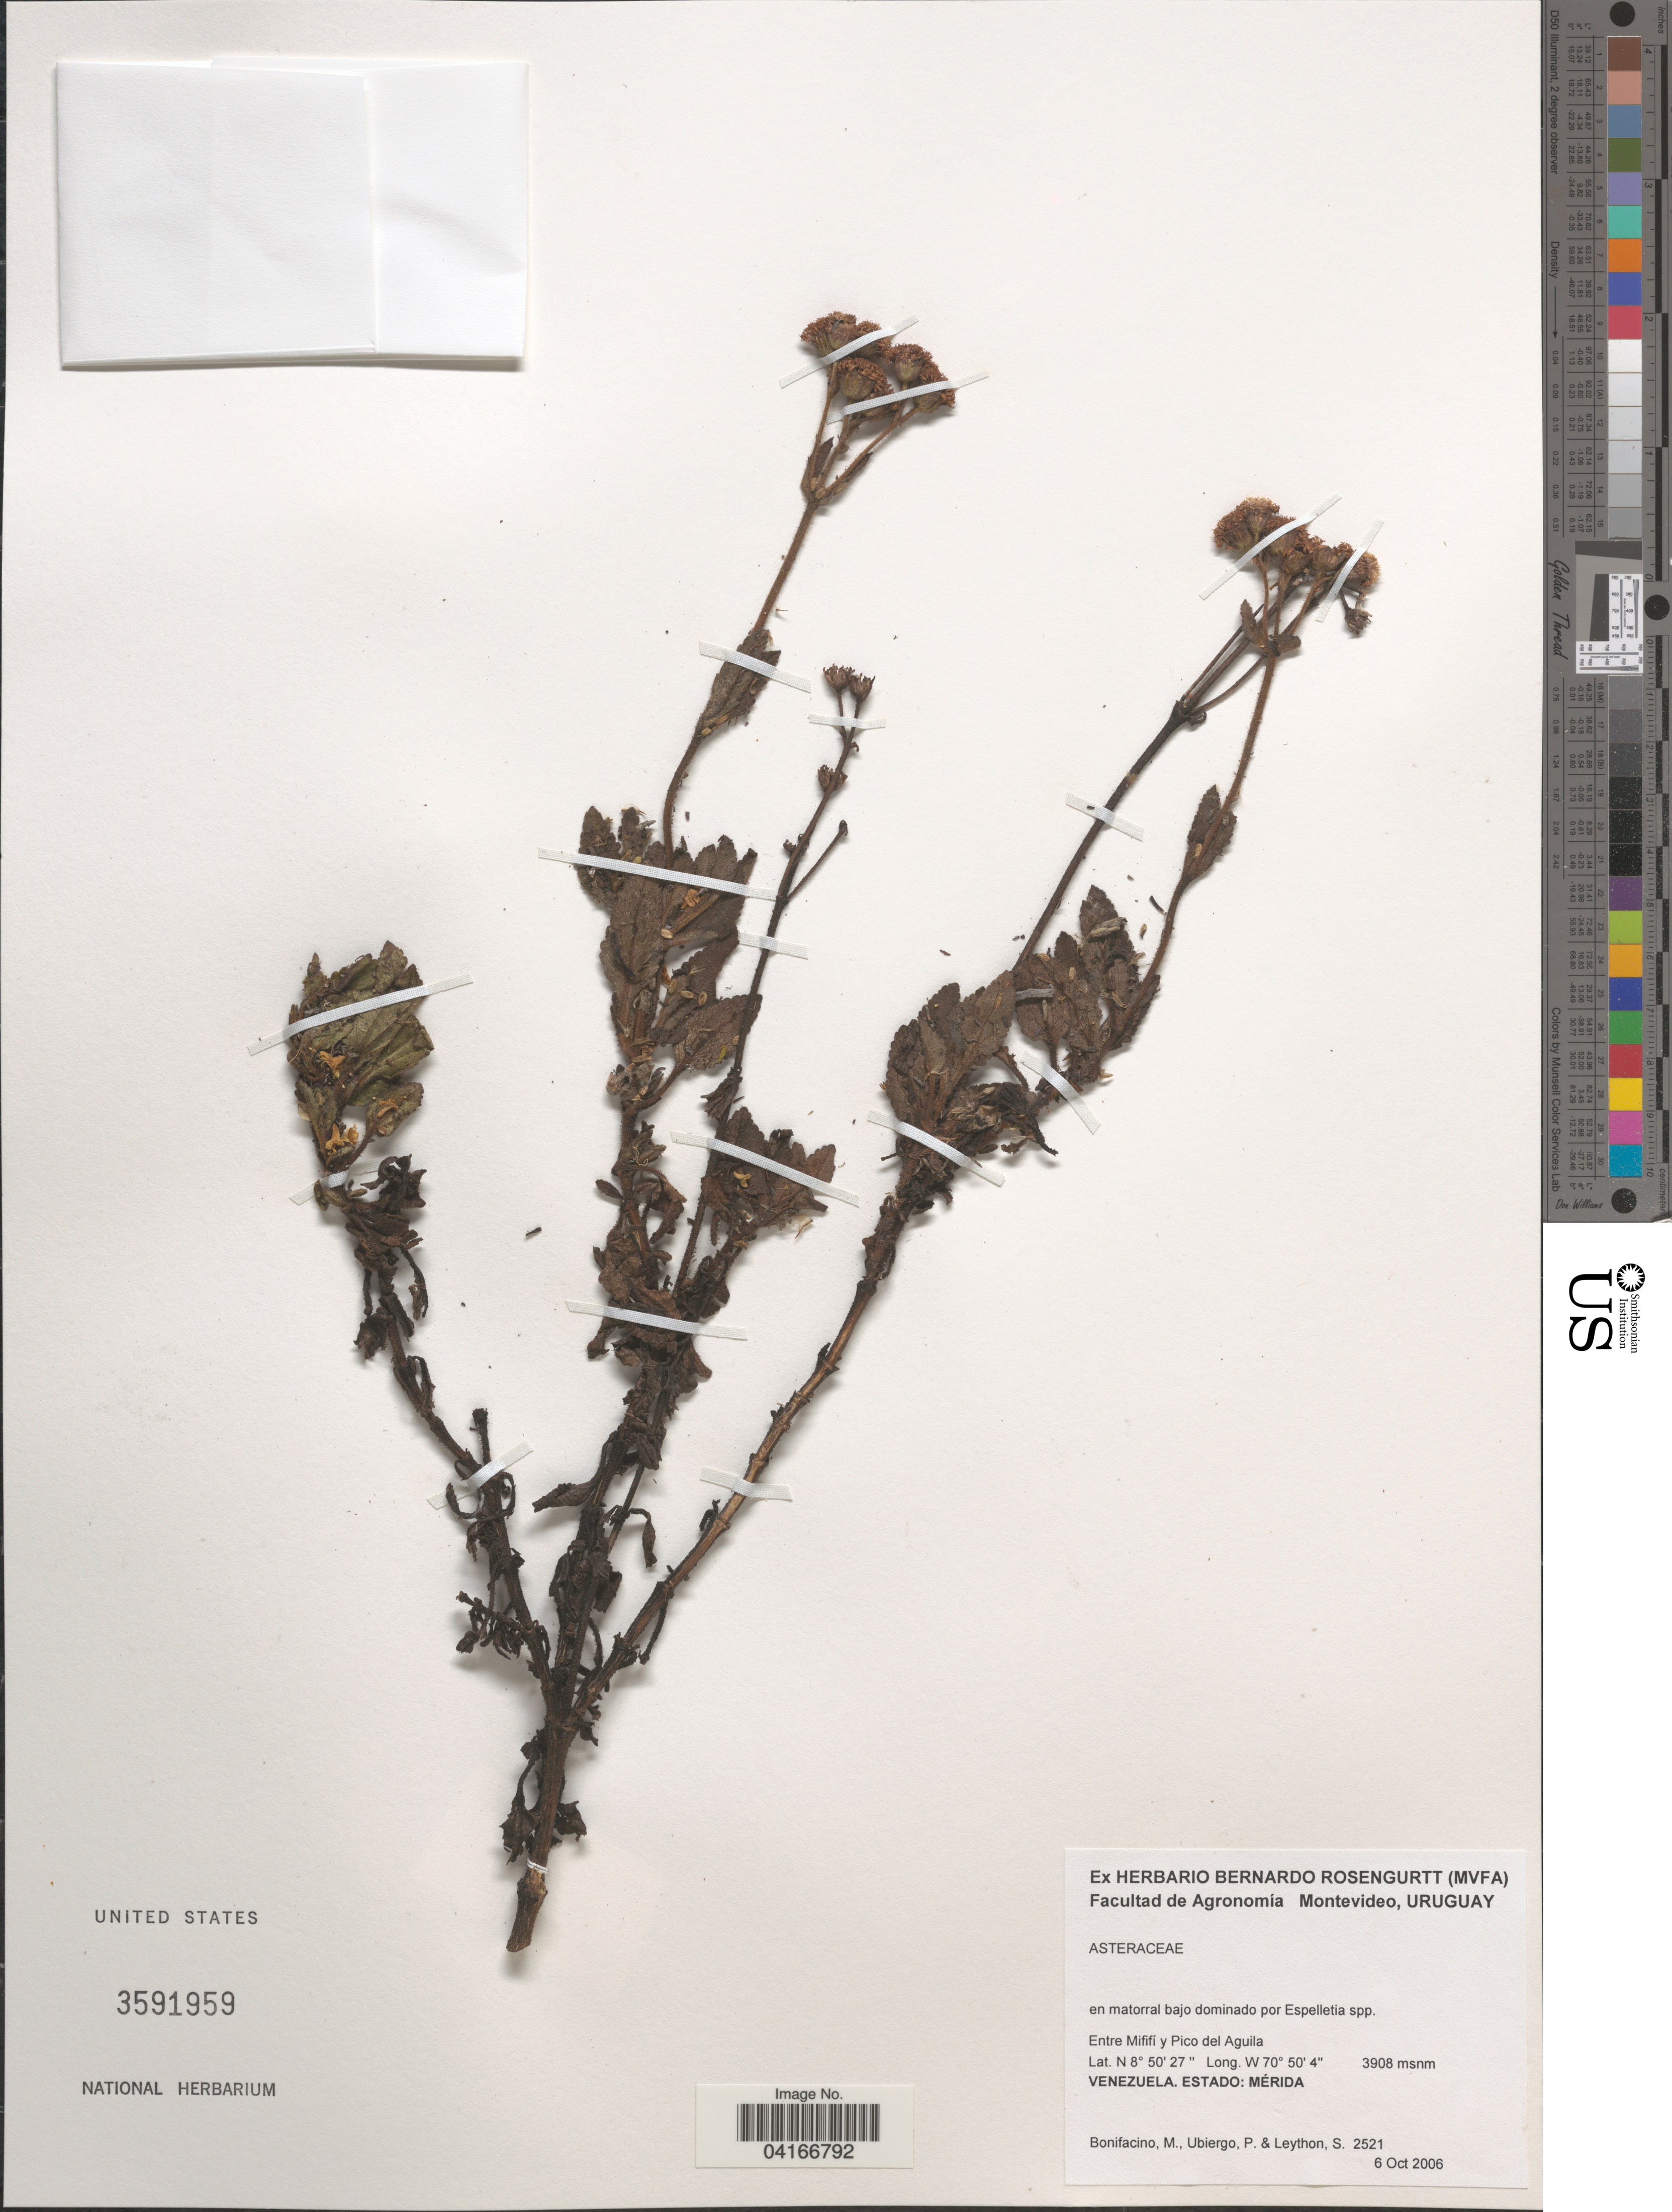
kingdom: Plantae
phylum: Tracheophyta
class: Magnoliopsida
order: Asterales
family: Asteraceae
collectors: M. Bonifacino, P. Ubiergo & S. Leython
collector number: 2521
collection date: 2006-10-06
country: Venezuela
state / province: Merida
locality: Entre Mififí y Pico del Aguila.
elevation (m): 3908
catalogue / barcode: US 3591959